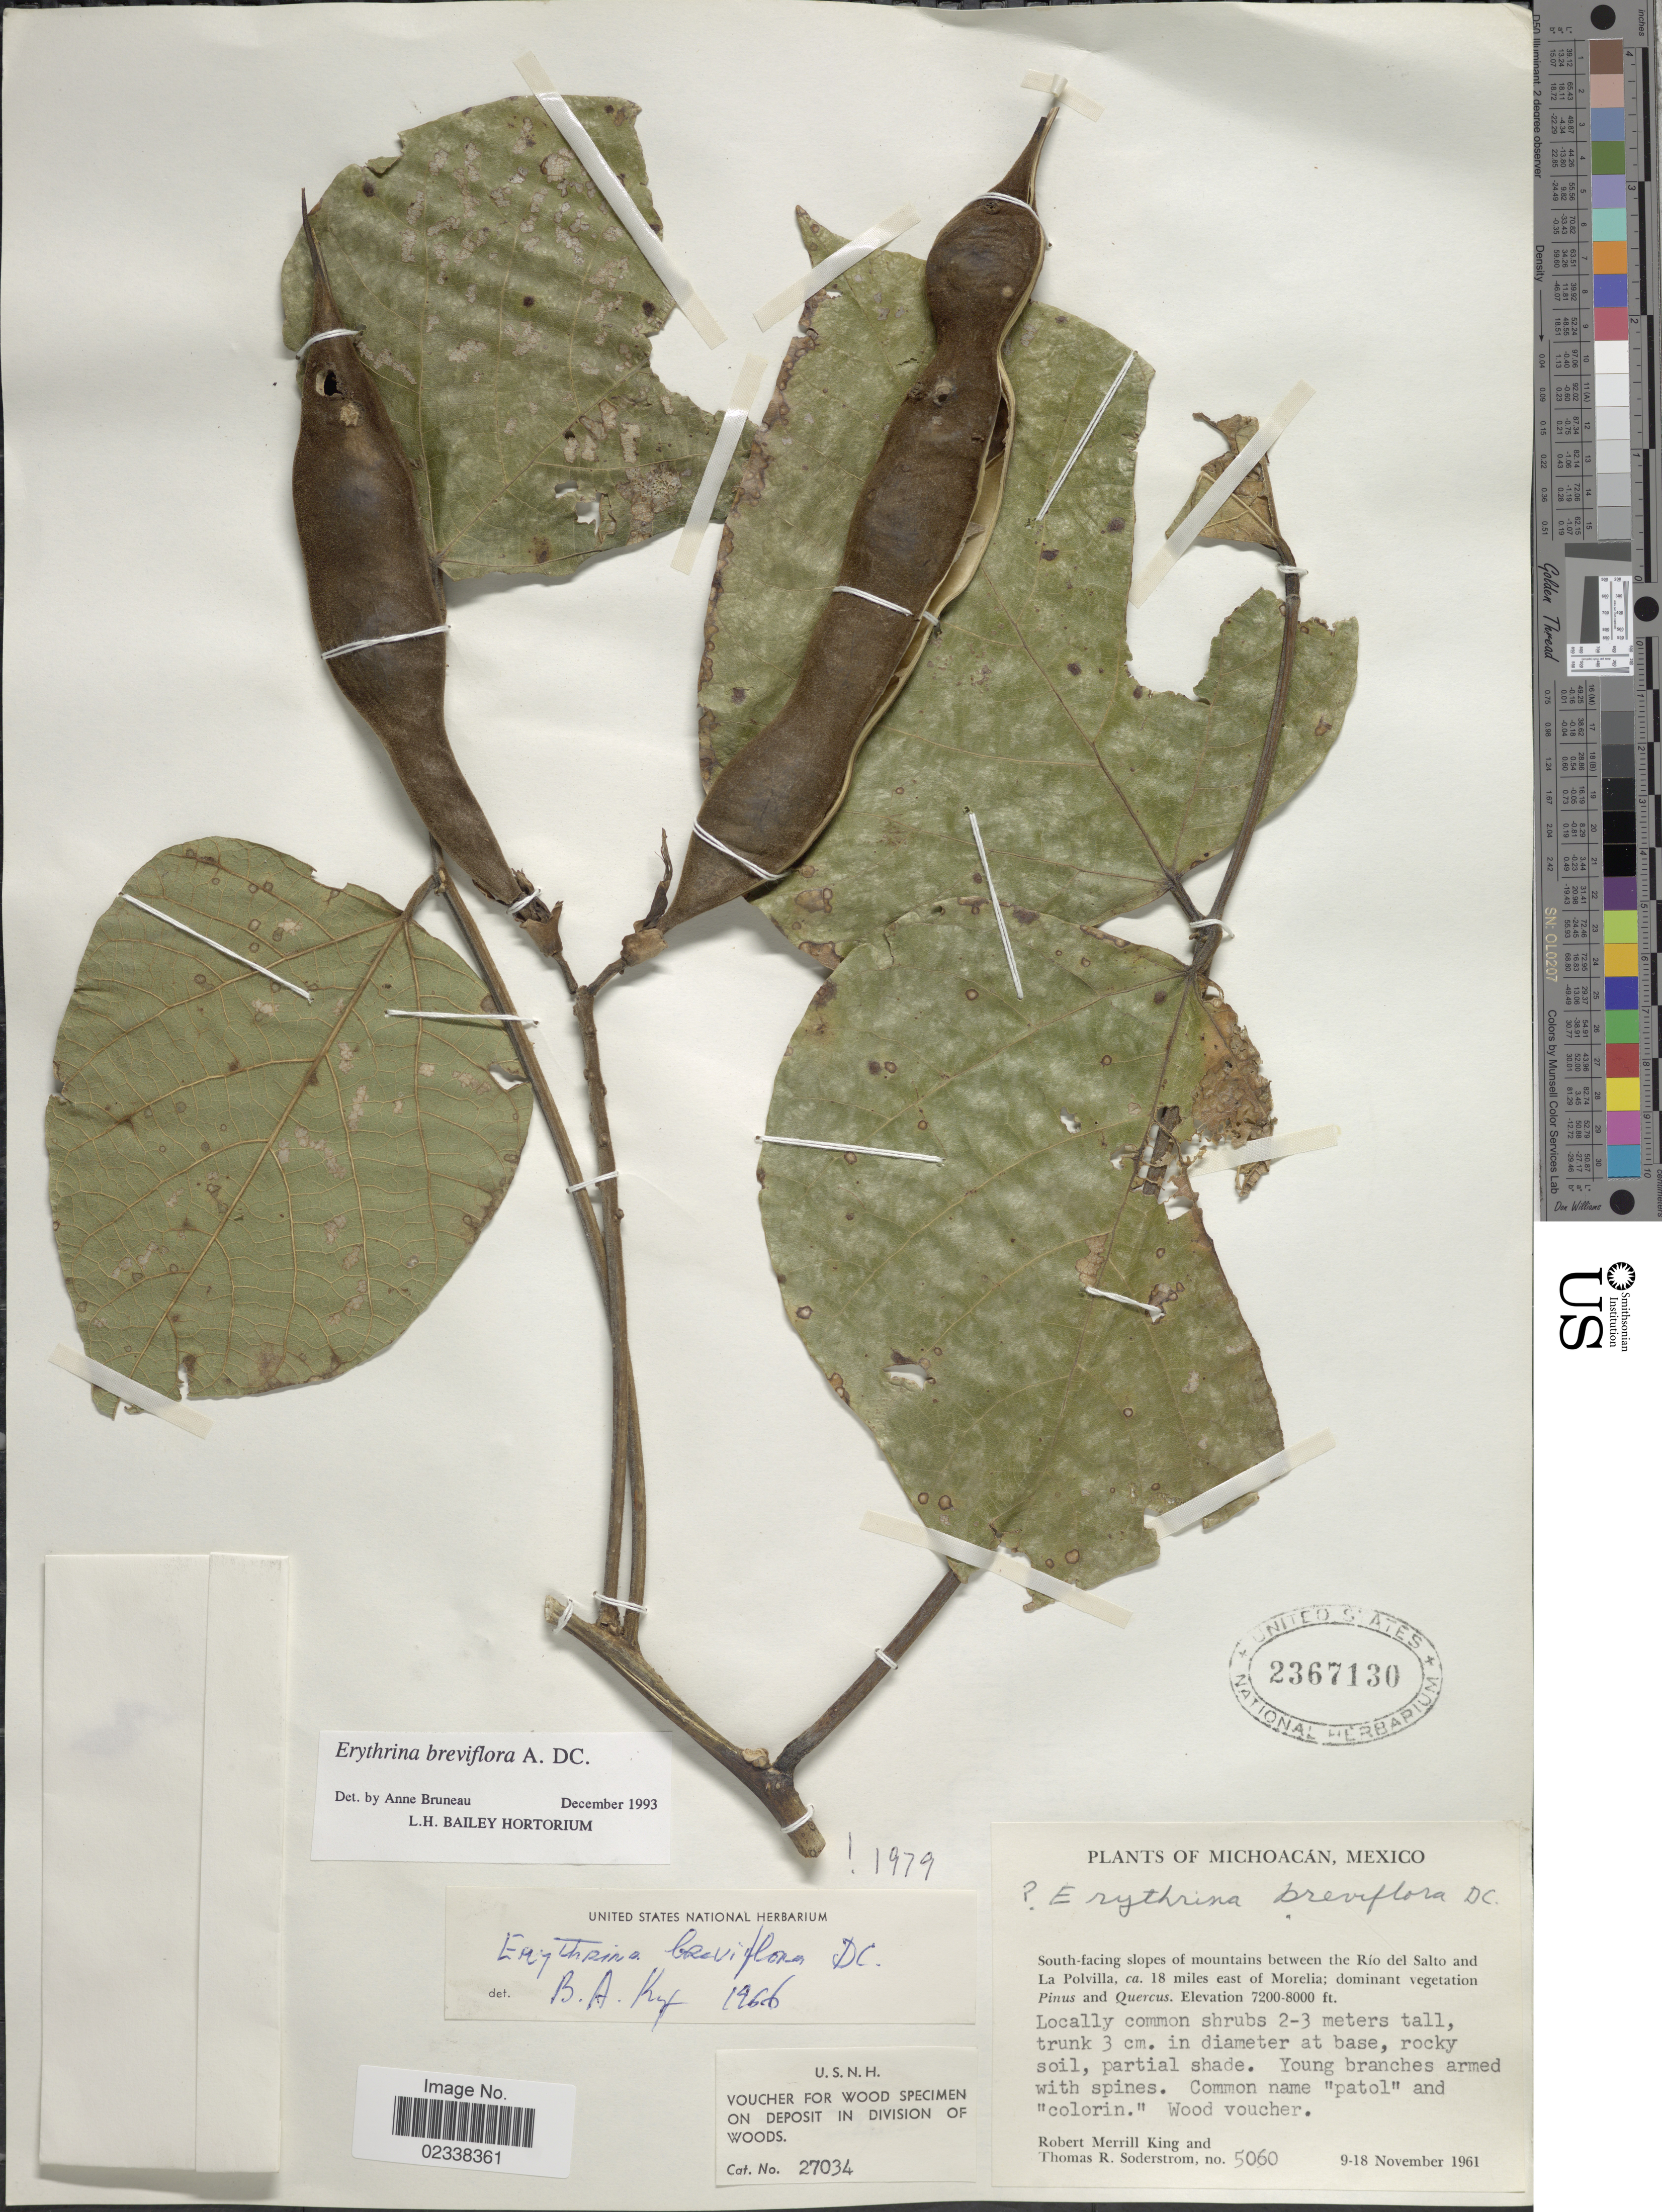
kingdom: Plantae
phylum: Tracheophyta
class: Magnoliopsida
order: Fabales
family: Fabaceae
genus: Erythrina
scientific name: Erythrina breviflora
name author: DC.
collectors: R. M. King & T. R. Soderstrom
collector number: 5060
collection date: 1961-11-09/1961-11-18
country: Mexico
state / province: Michoacán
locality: South-facing slopes of mountains between the Rio del Salto and La Polvilla, ca. 18 miles east of Morelia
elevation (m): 2195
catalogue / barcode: US 2367130